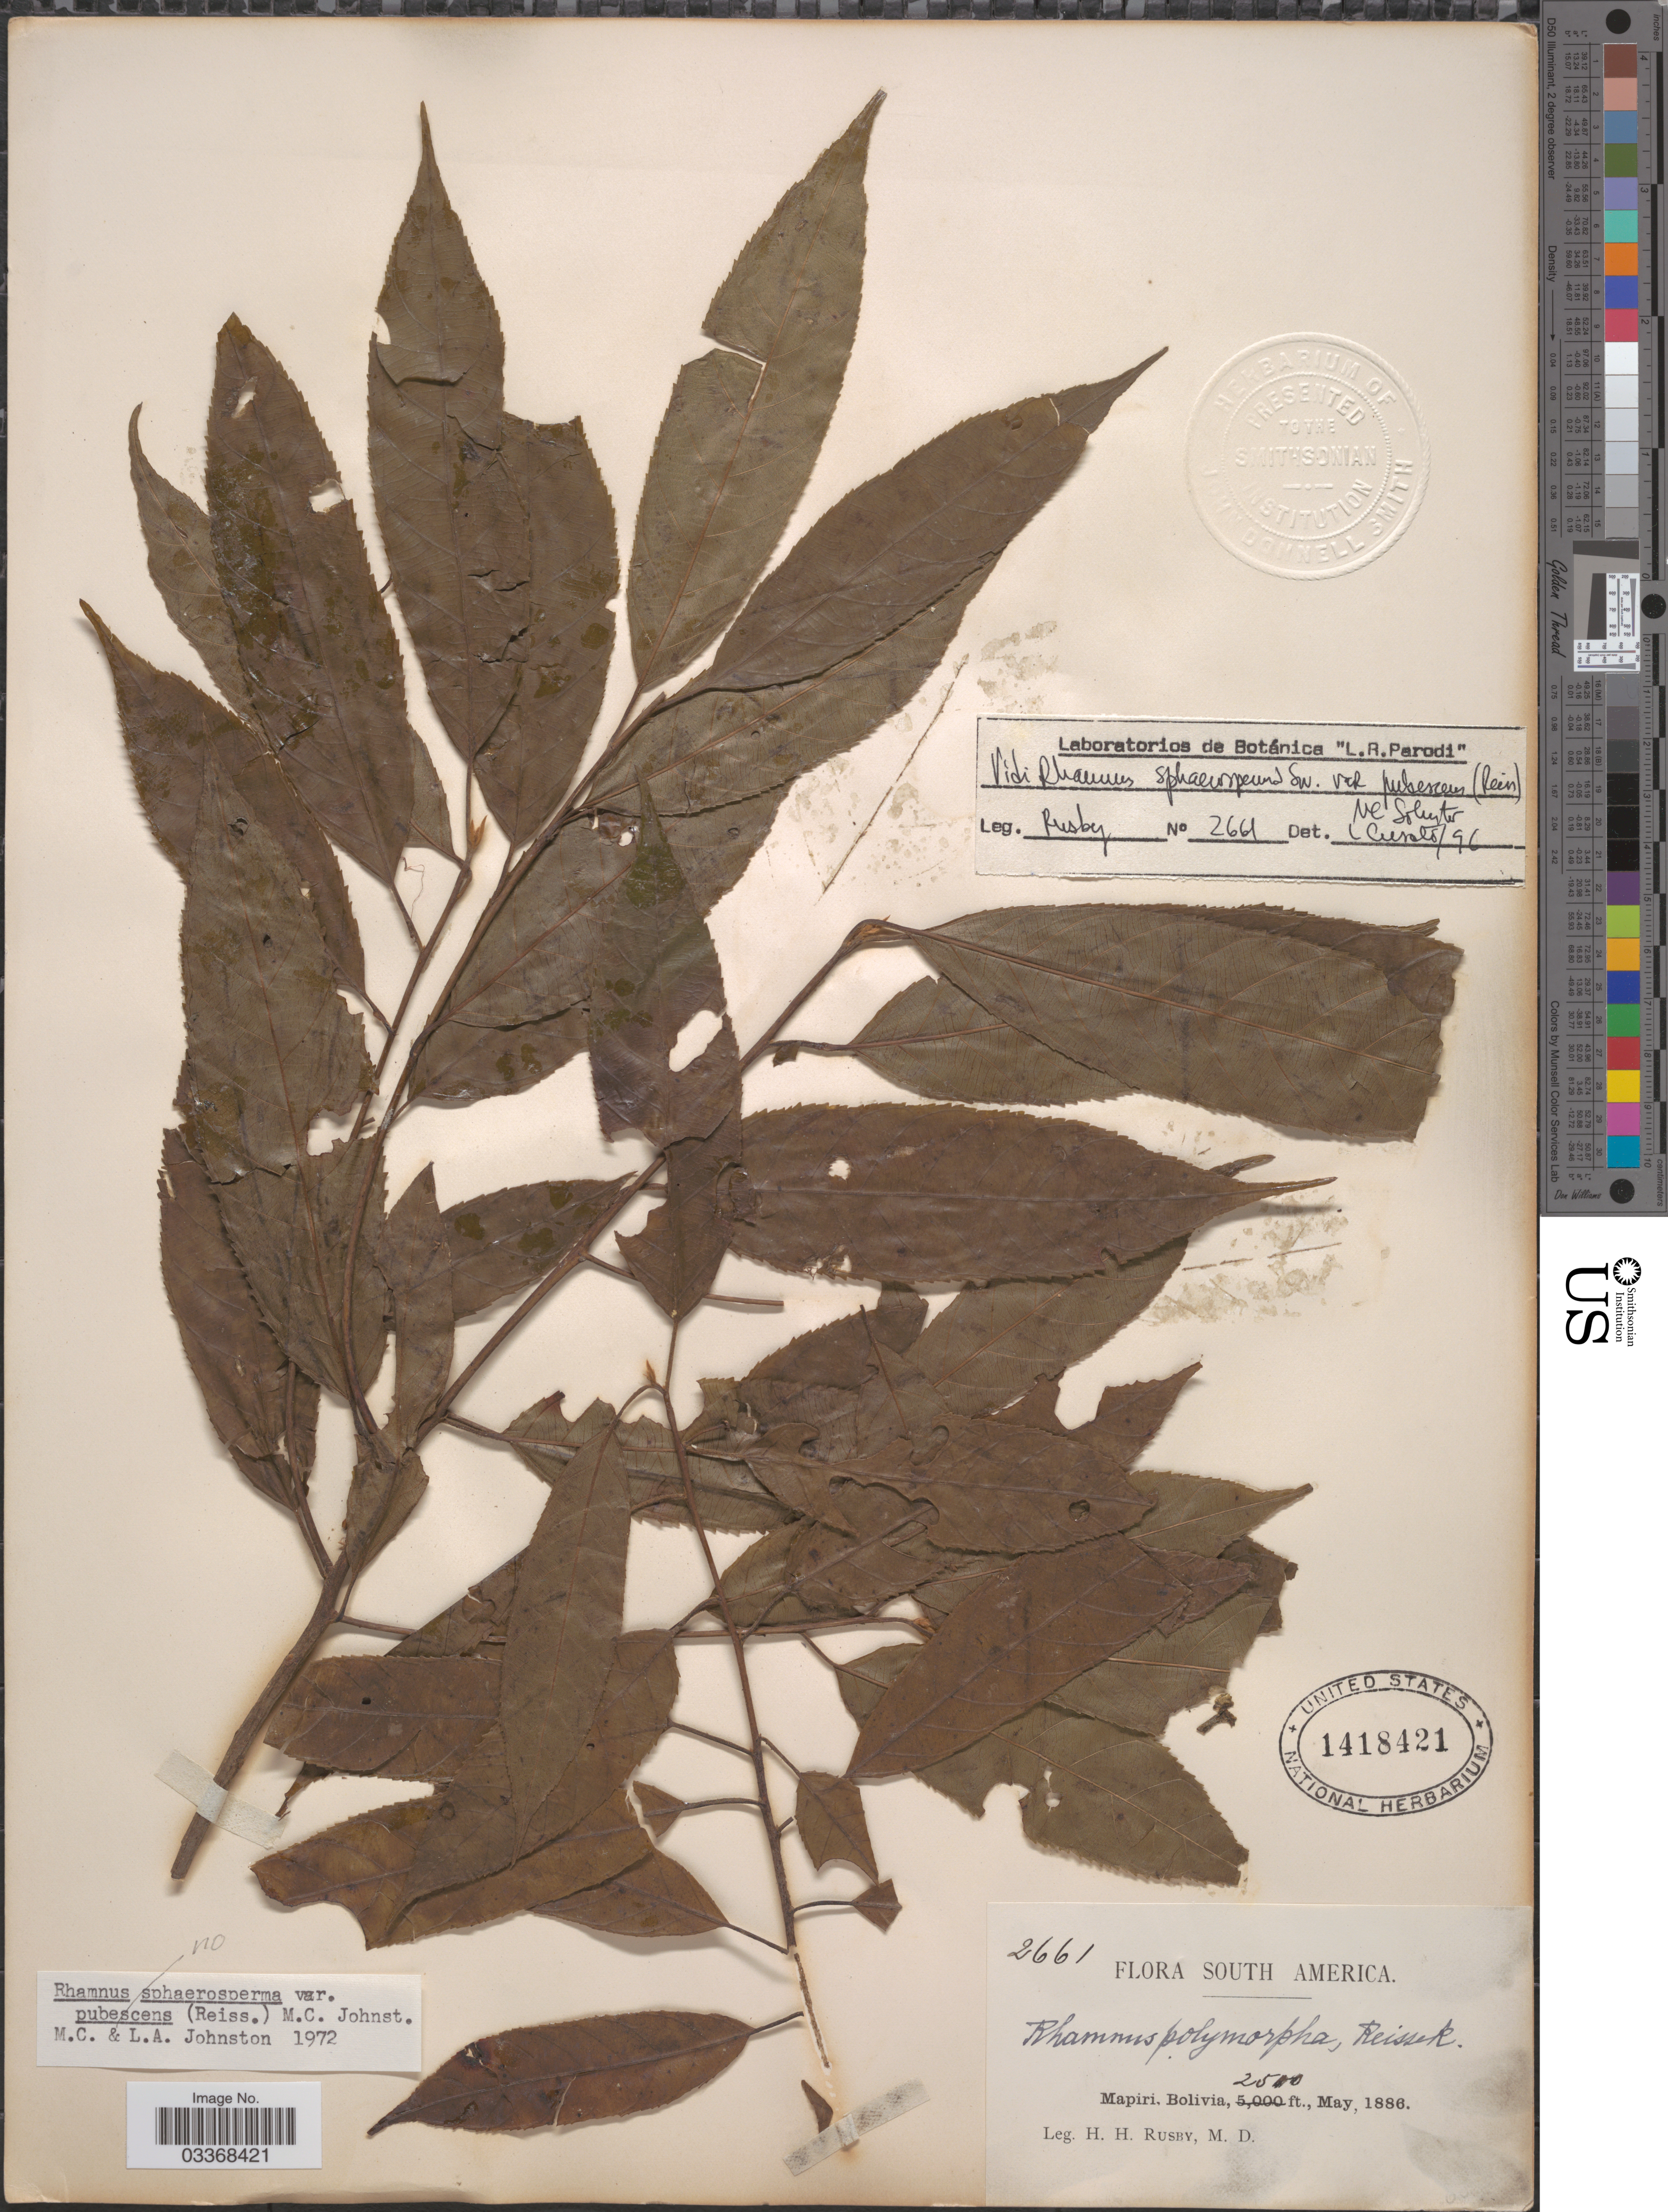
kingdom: Plantae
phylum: Tracheophyta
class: Magnoliopsida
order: Rosales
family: Rhamnaceae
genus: Frangula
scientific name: Frangula sp.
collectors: H. H. Rusby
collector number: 2661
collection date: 1886-05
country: Bolivia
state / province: La Páz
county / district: Larecaja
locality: Mapiri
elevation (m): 762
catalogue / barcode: US 1418421